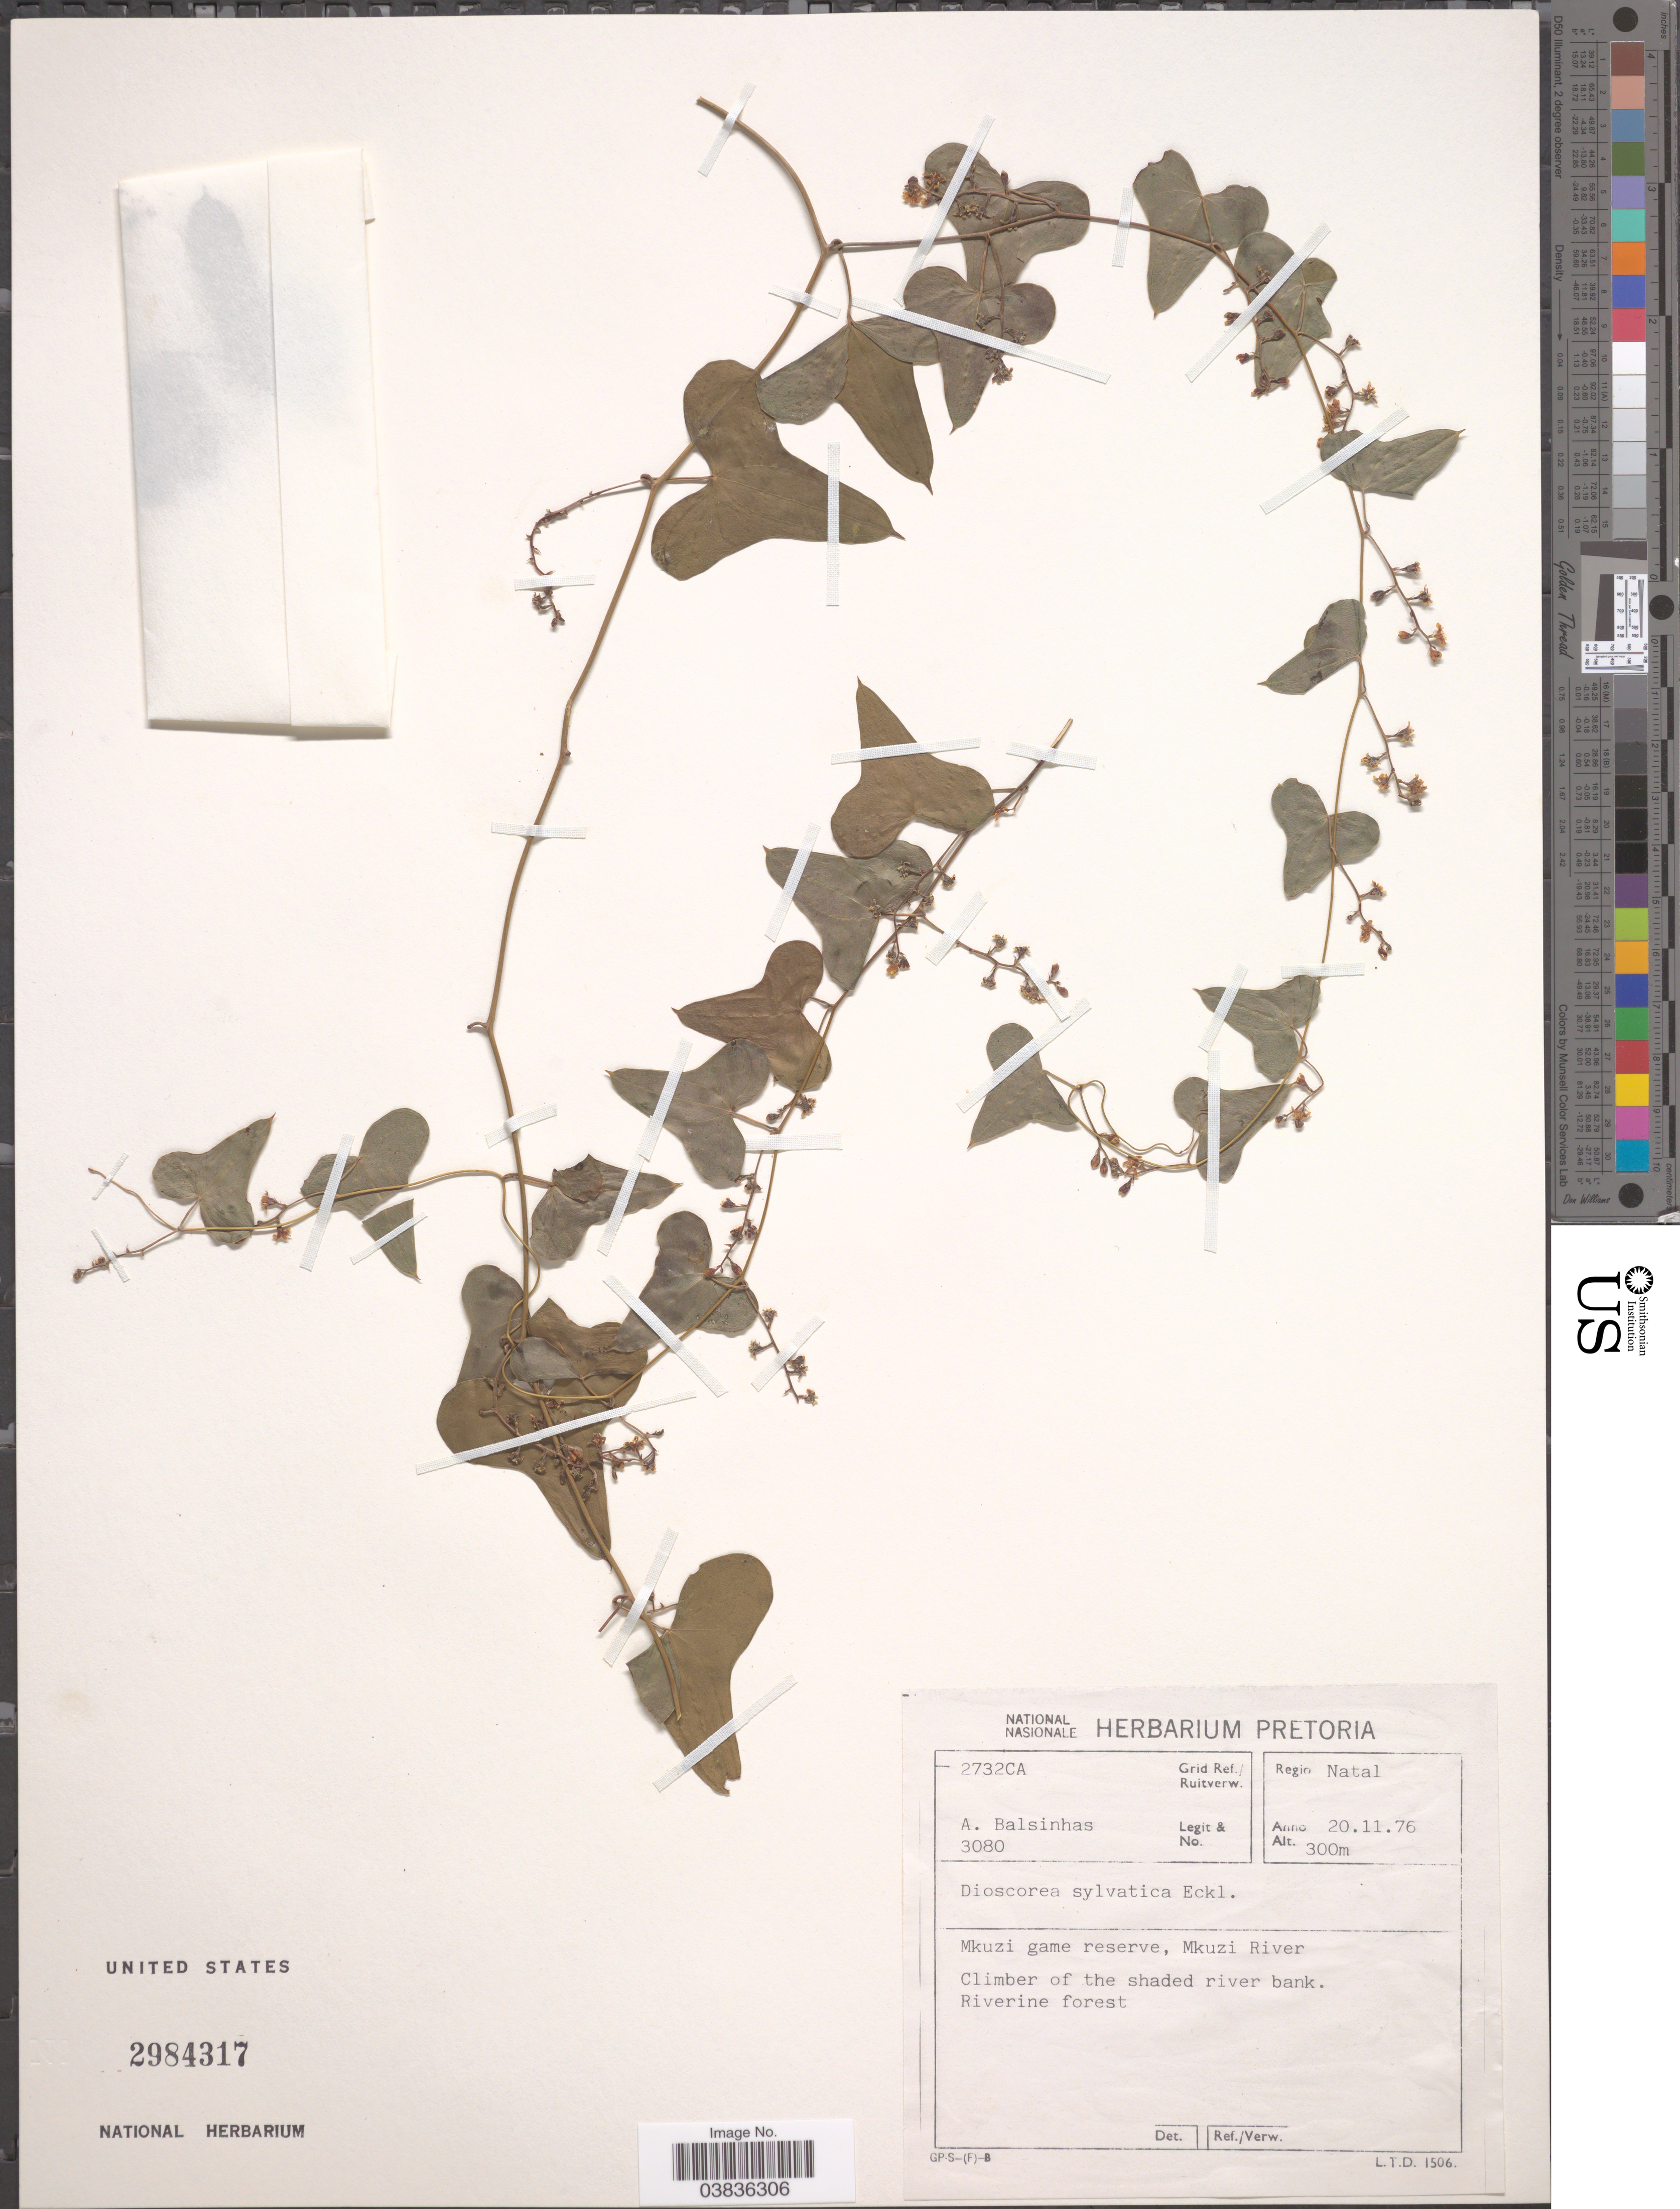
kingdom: Plantae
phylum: Tracheophyta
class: Liliopsida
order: Dioscoreales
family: Dioscoreaceae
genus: Dioscorea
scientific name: Dioscorea sylvatica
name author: Eckl.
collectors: A. A. Balsinhas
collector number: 3080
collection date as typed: Transcribed d/m/y: 20/11/76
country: South Africa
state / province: KwaZulu-Natal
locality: Grid Ref./Ruitverw. 2732CA. Regio Natal. Mkuzi game reserve, Mkuzi River. Climber of the shaded river bank. Riverine forest.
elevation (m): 300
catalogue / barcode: US 2984317